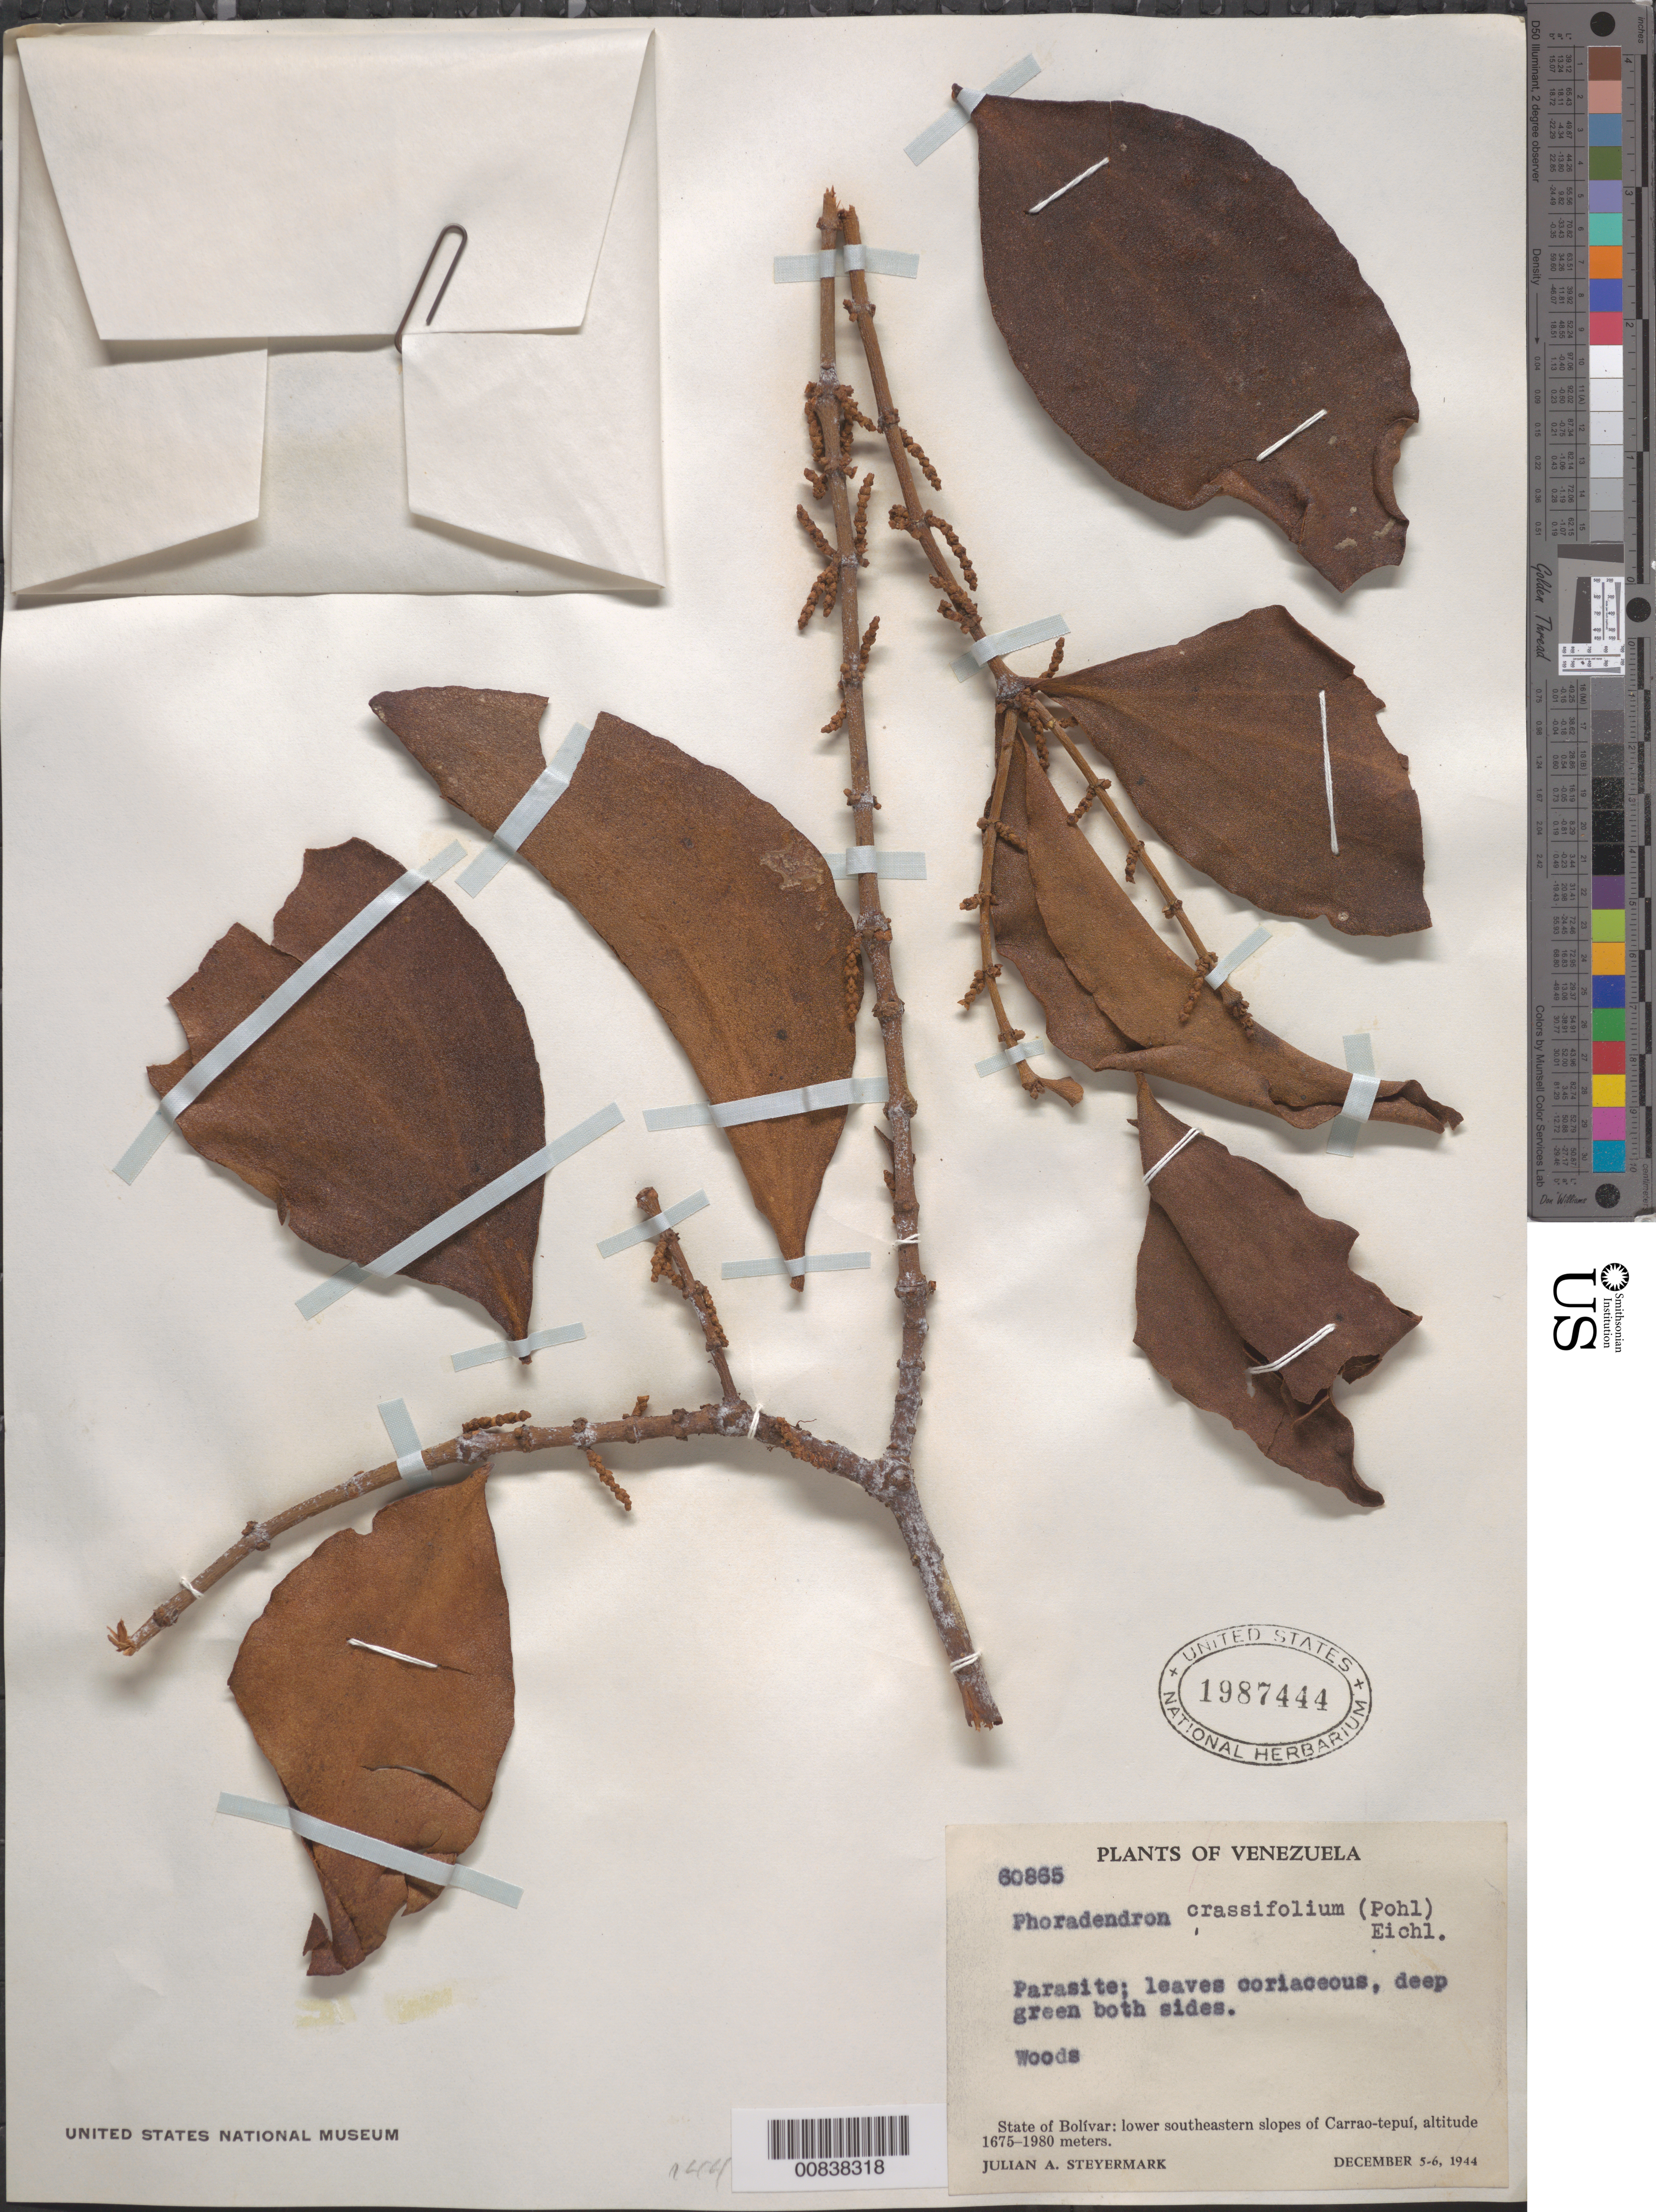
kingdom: Plantae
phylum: Tracheophyta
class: Magnoliopsida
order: Santalales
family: Viscaceae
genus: Phoradendron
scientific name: Phoradendron crassifolium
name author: (Pohl ex DC.) Eichler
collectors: J. Steyermark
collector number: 60865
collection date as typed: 5-Dec-44 to 6-Dec-44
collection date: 1944-12-05/1944-12-06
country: Venezuela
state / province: Bolívar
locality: Carrao-tepuí, lower SE slopes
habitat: Woods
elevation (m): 1675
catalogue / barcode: US 1987444